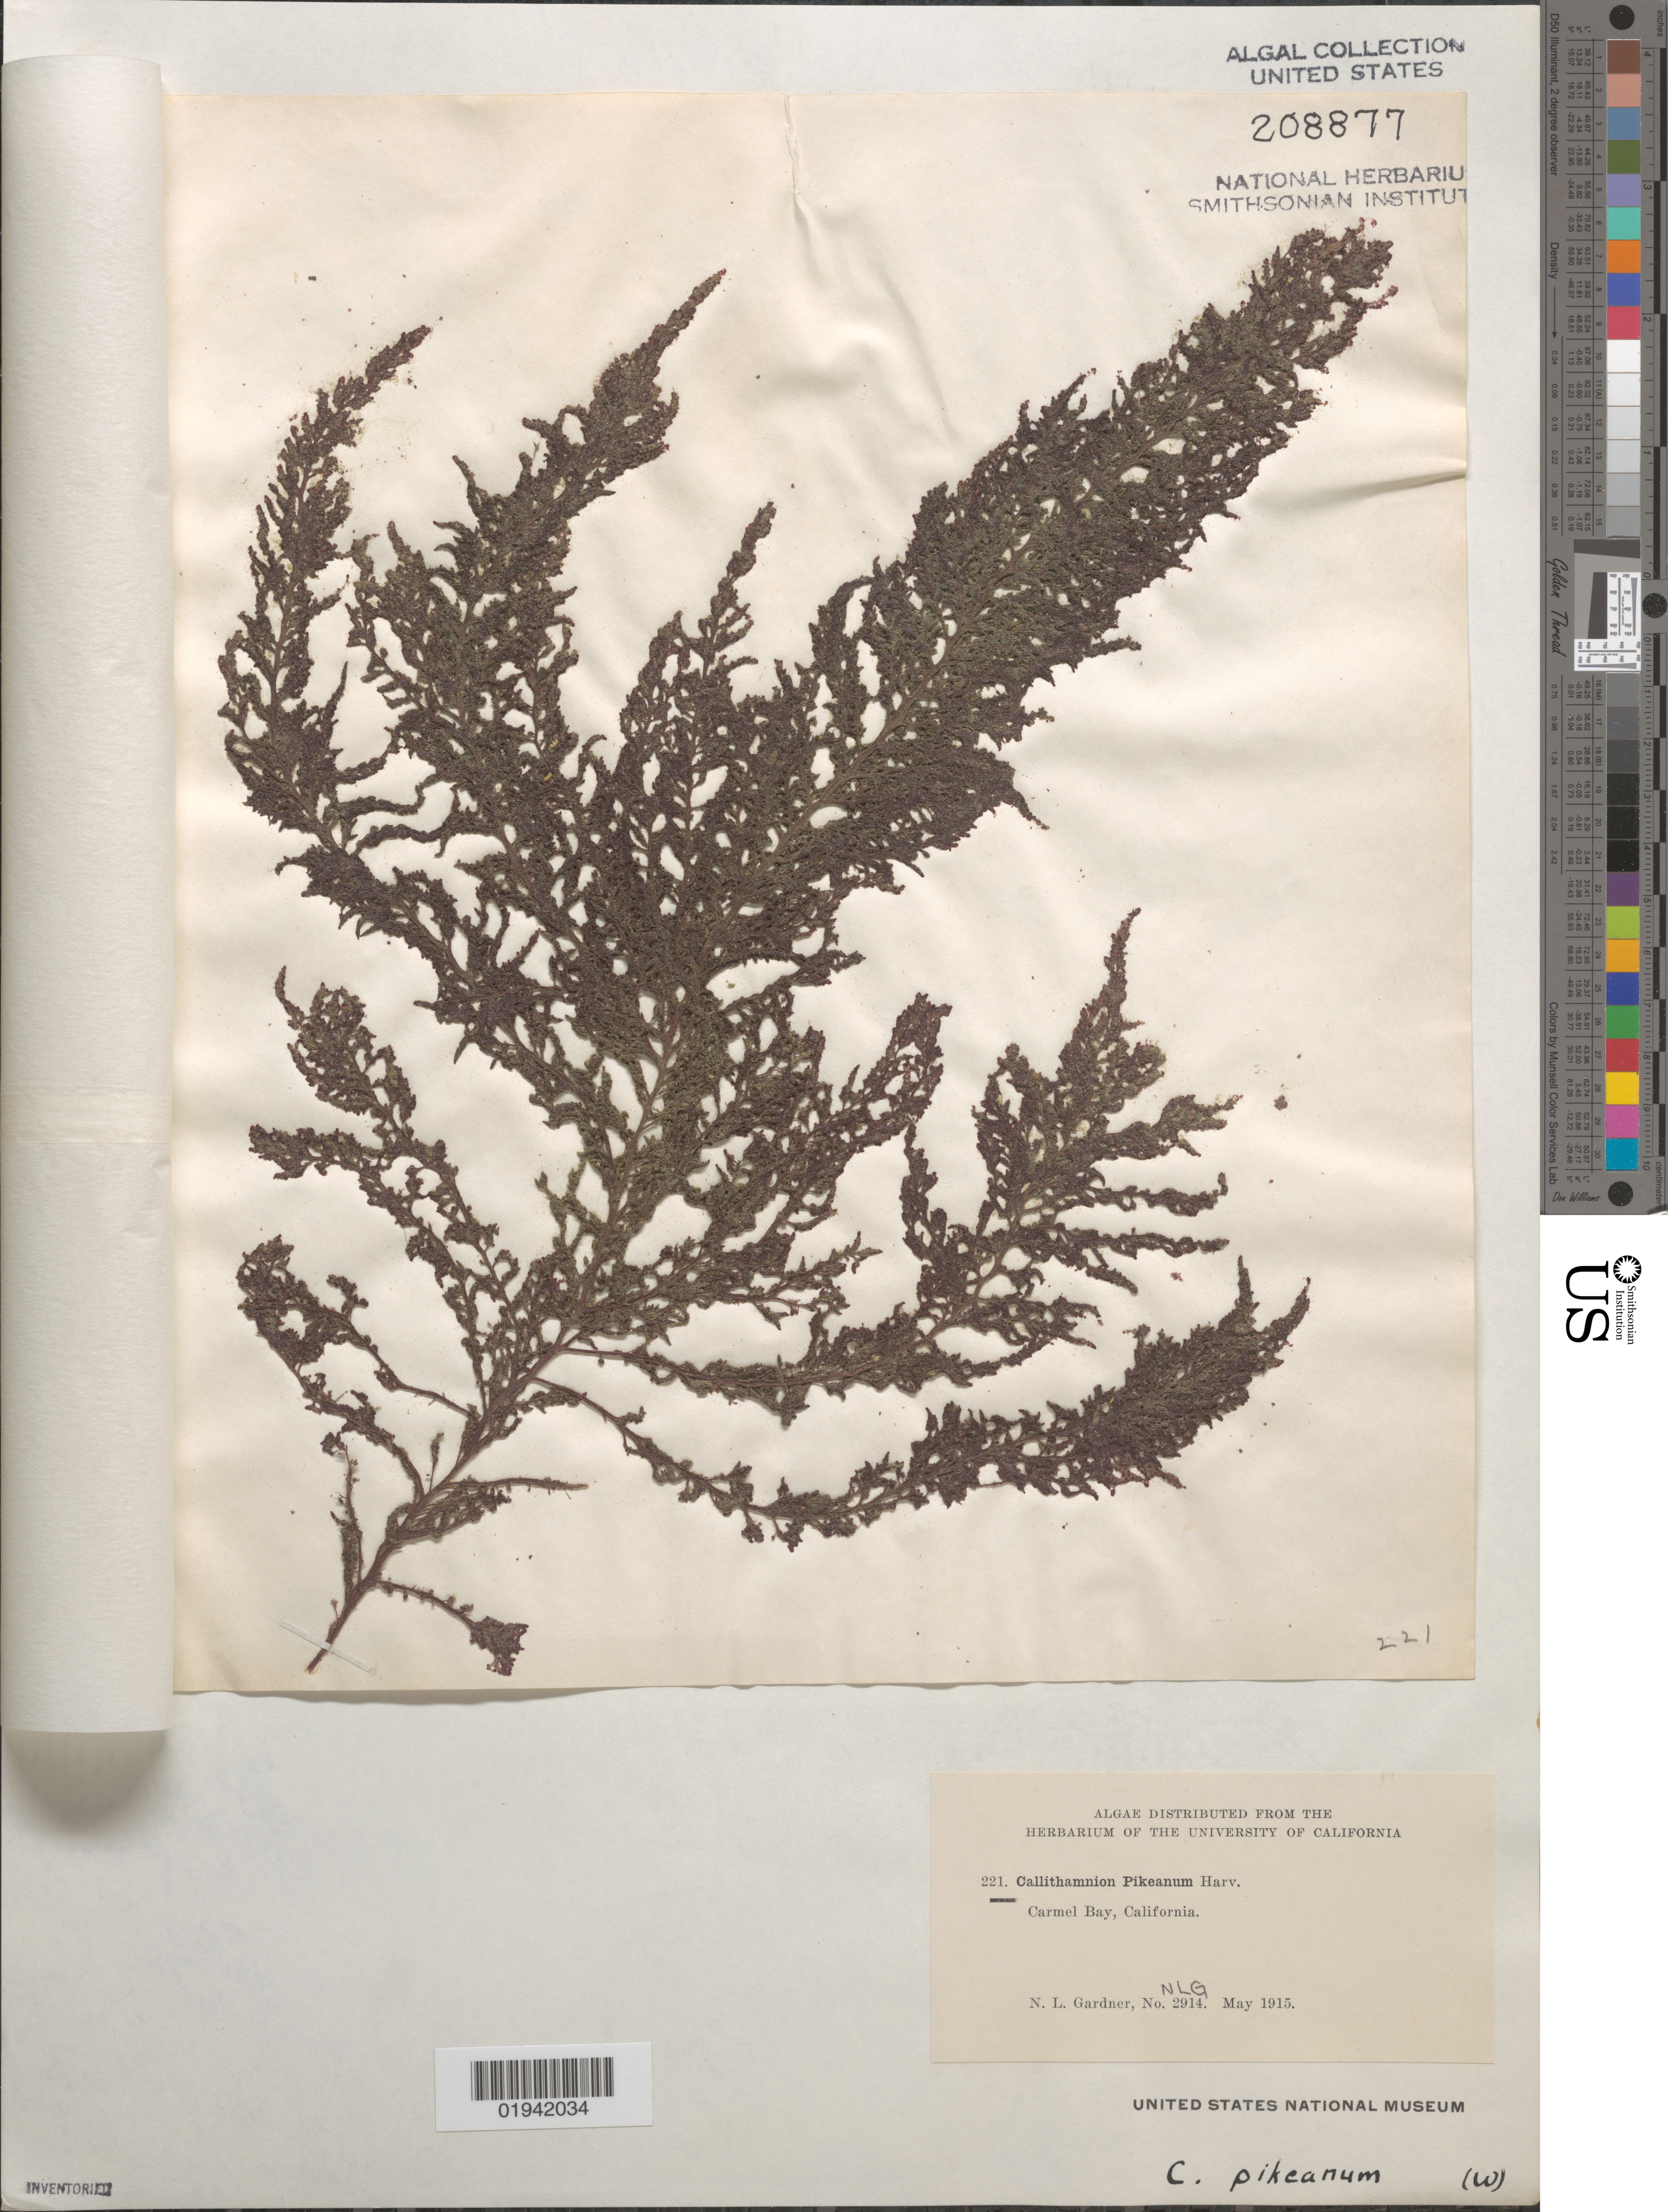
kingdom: Plantae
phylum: Rhodophyta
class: Florideophyceae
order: Ceramiales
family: Callithamniaceae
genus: Callithamnion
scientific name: Callithamnion pikeanum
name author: Harv.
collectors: N. Gardner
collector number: NLG 2914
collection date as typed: May 1915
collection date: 1915-05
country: United States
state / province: California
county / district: Monterey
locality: Carmel Bay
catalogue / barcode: US 208877